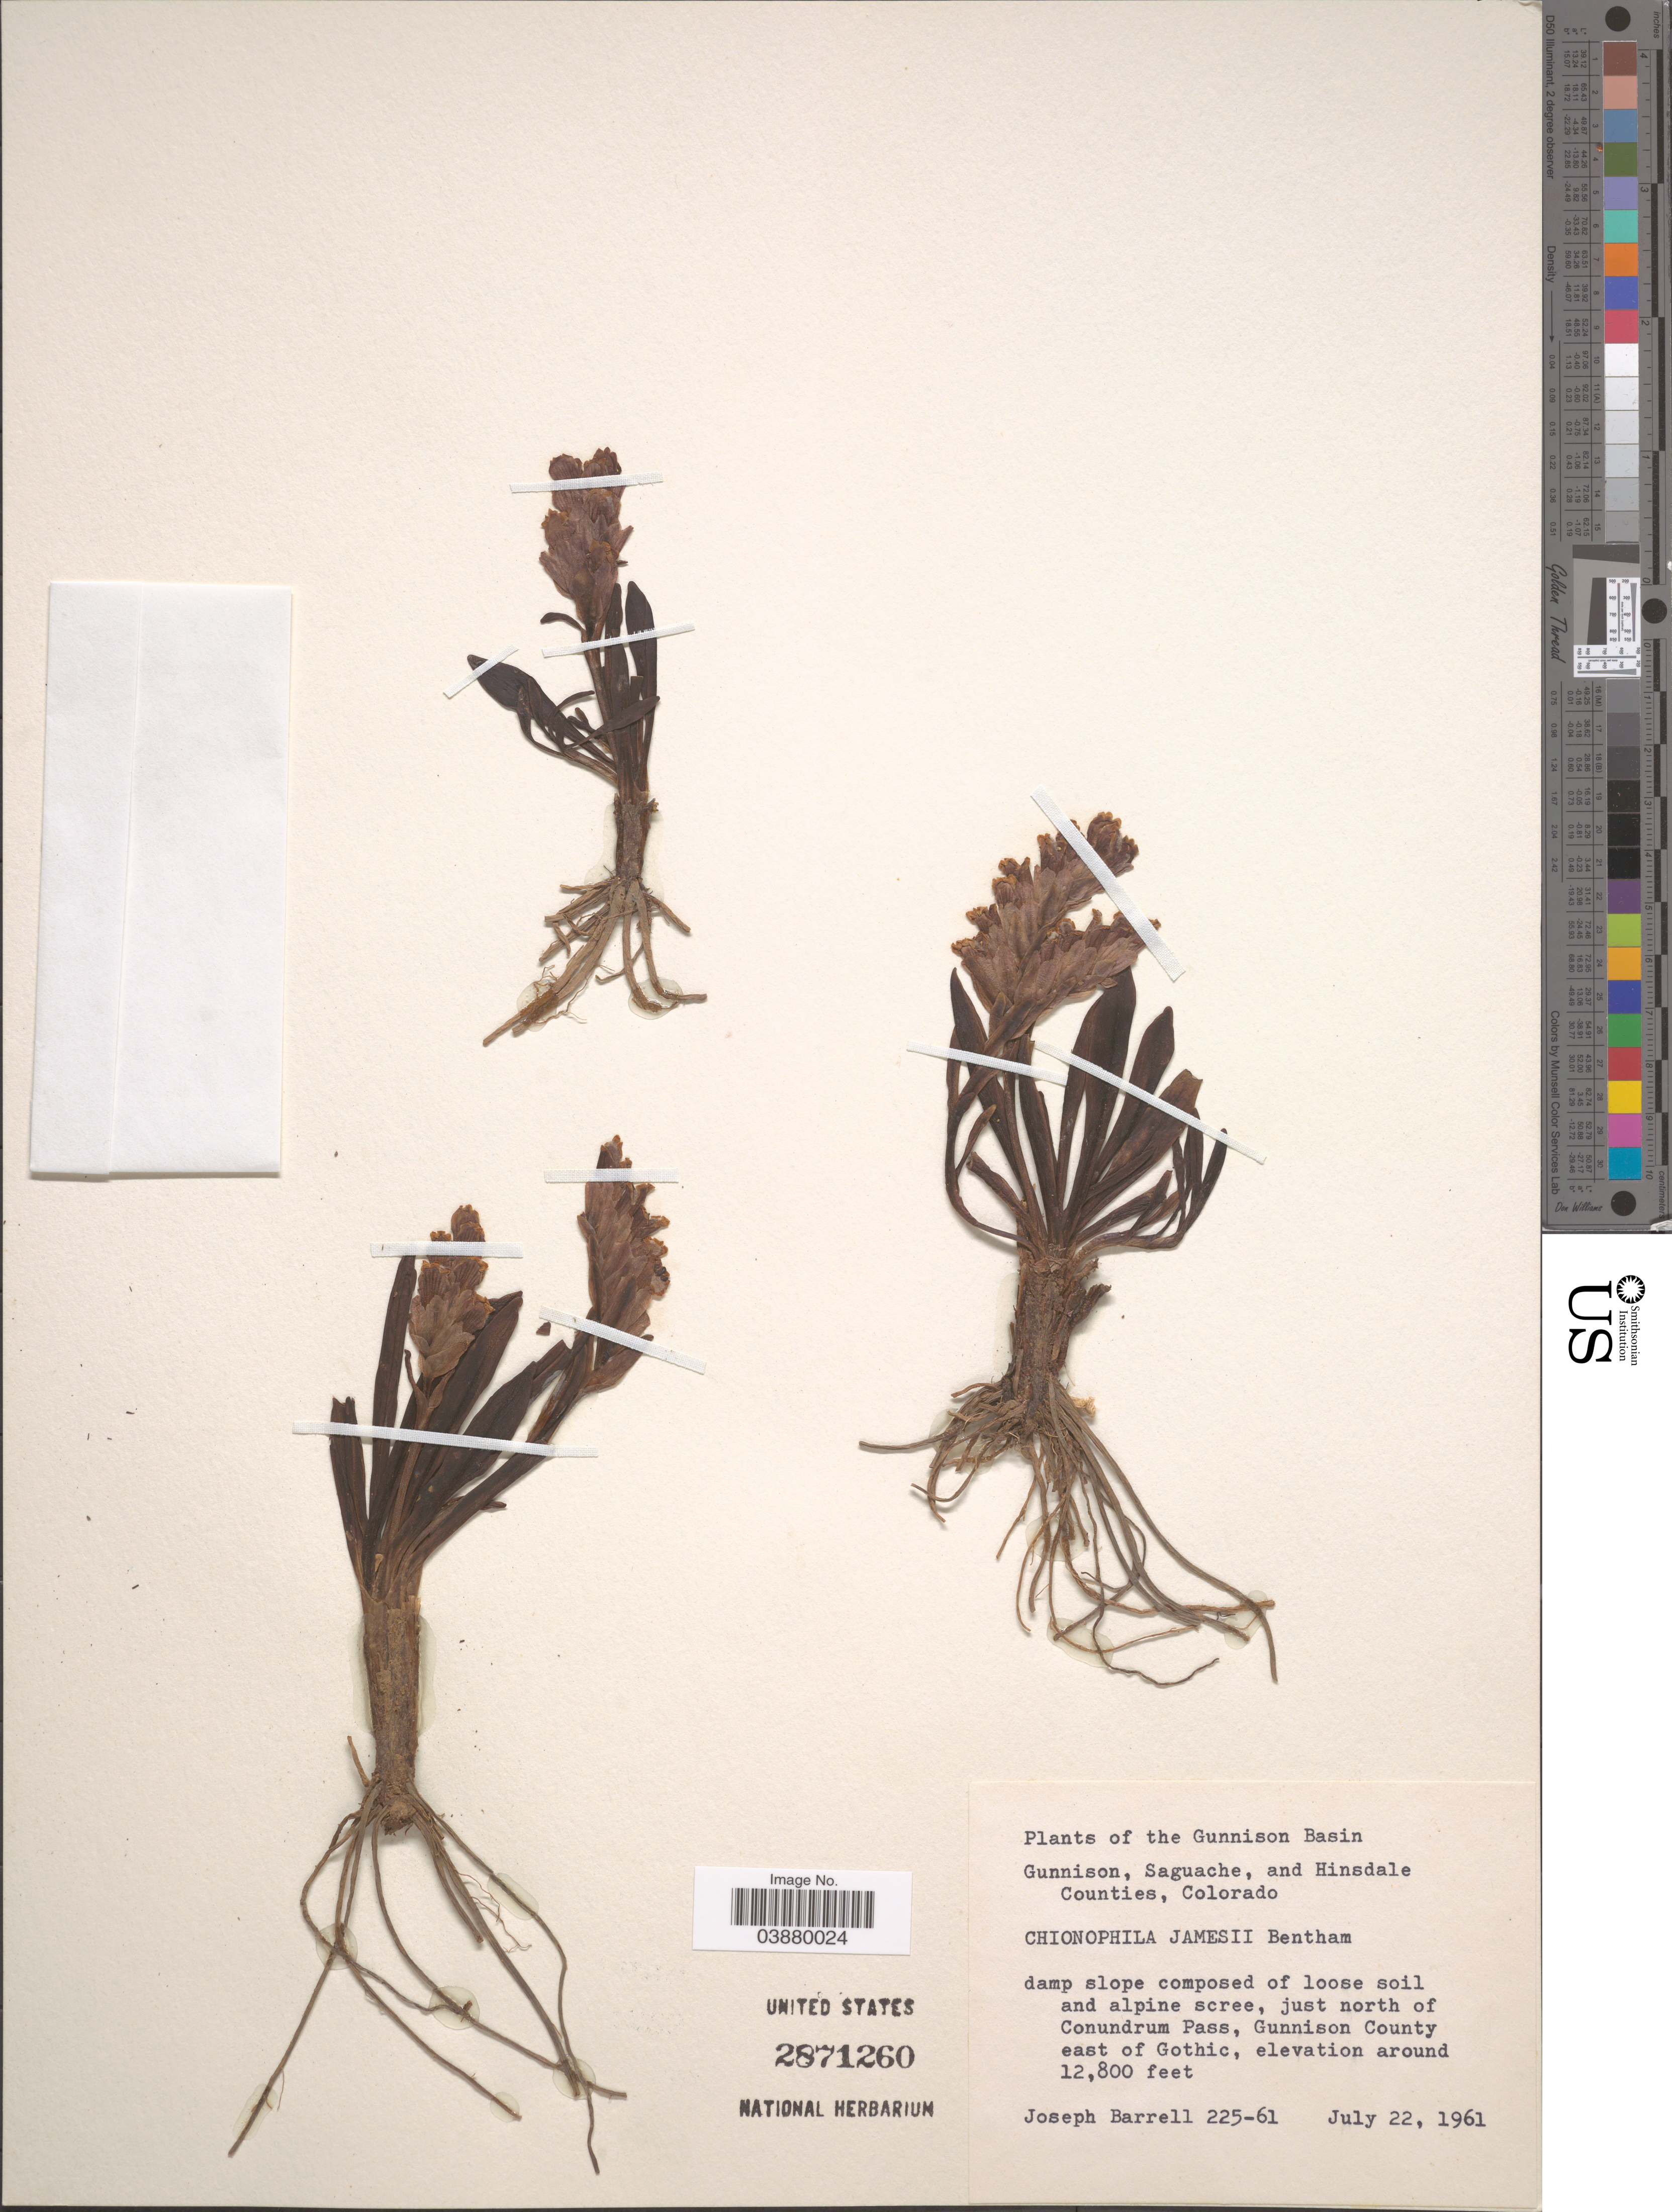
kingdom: Plantae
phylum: Tracheophyta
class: Magnoliopsida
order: Lamiales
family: Plantaginaceae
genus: Chionophila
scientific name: Chionophila jamesii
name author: Benth.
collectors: J. Barrell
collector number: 225-61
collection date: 1961-07-22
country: United States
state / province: Colorado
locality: The Gunnison Basin. Damp slope composed of loose soil and alpine scree, just north of Conundrum Pass, Gunnison County east of Gothic.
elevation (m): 3901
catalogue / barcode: US 2871260